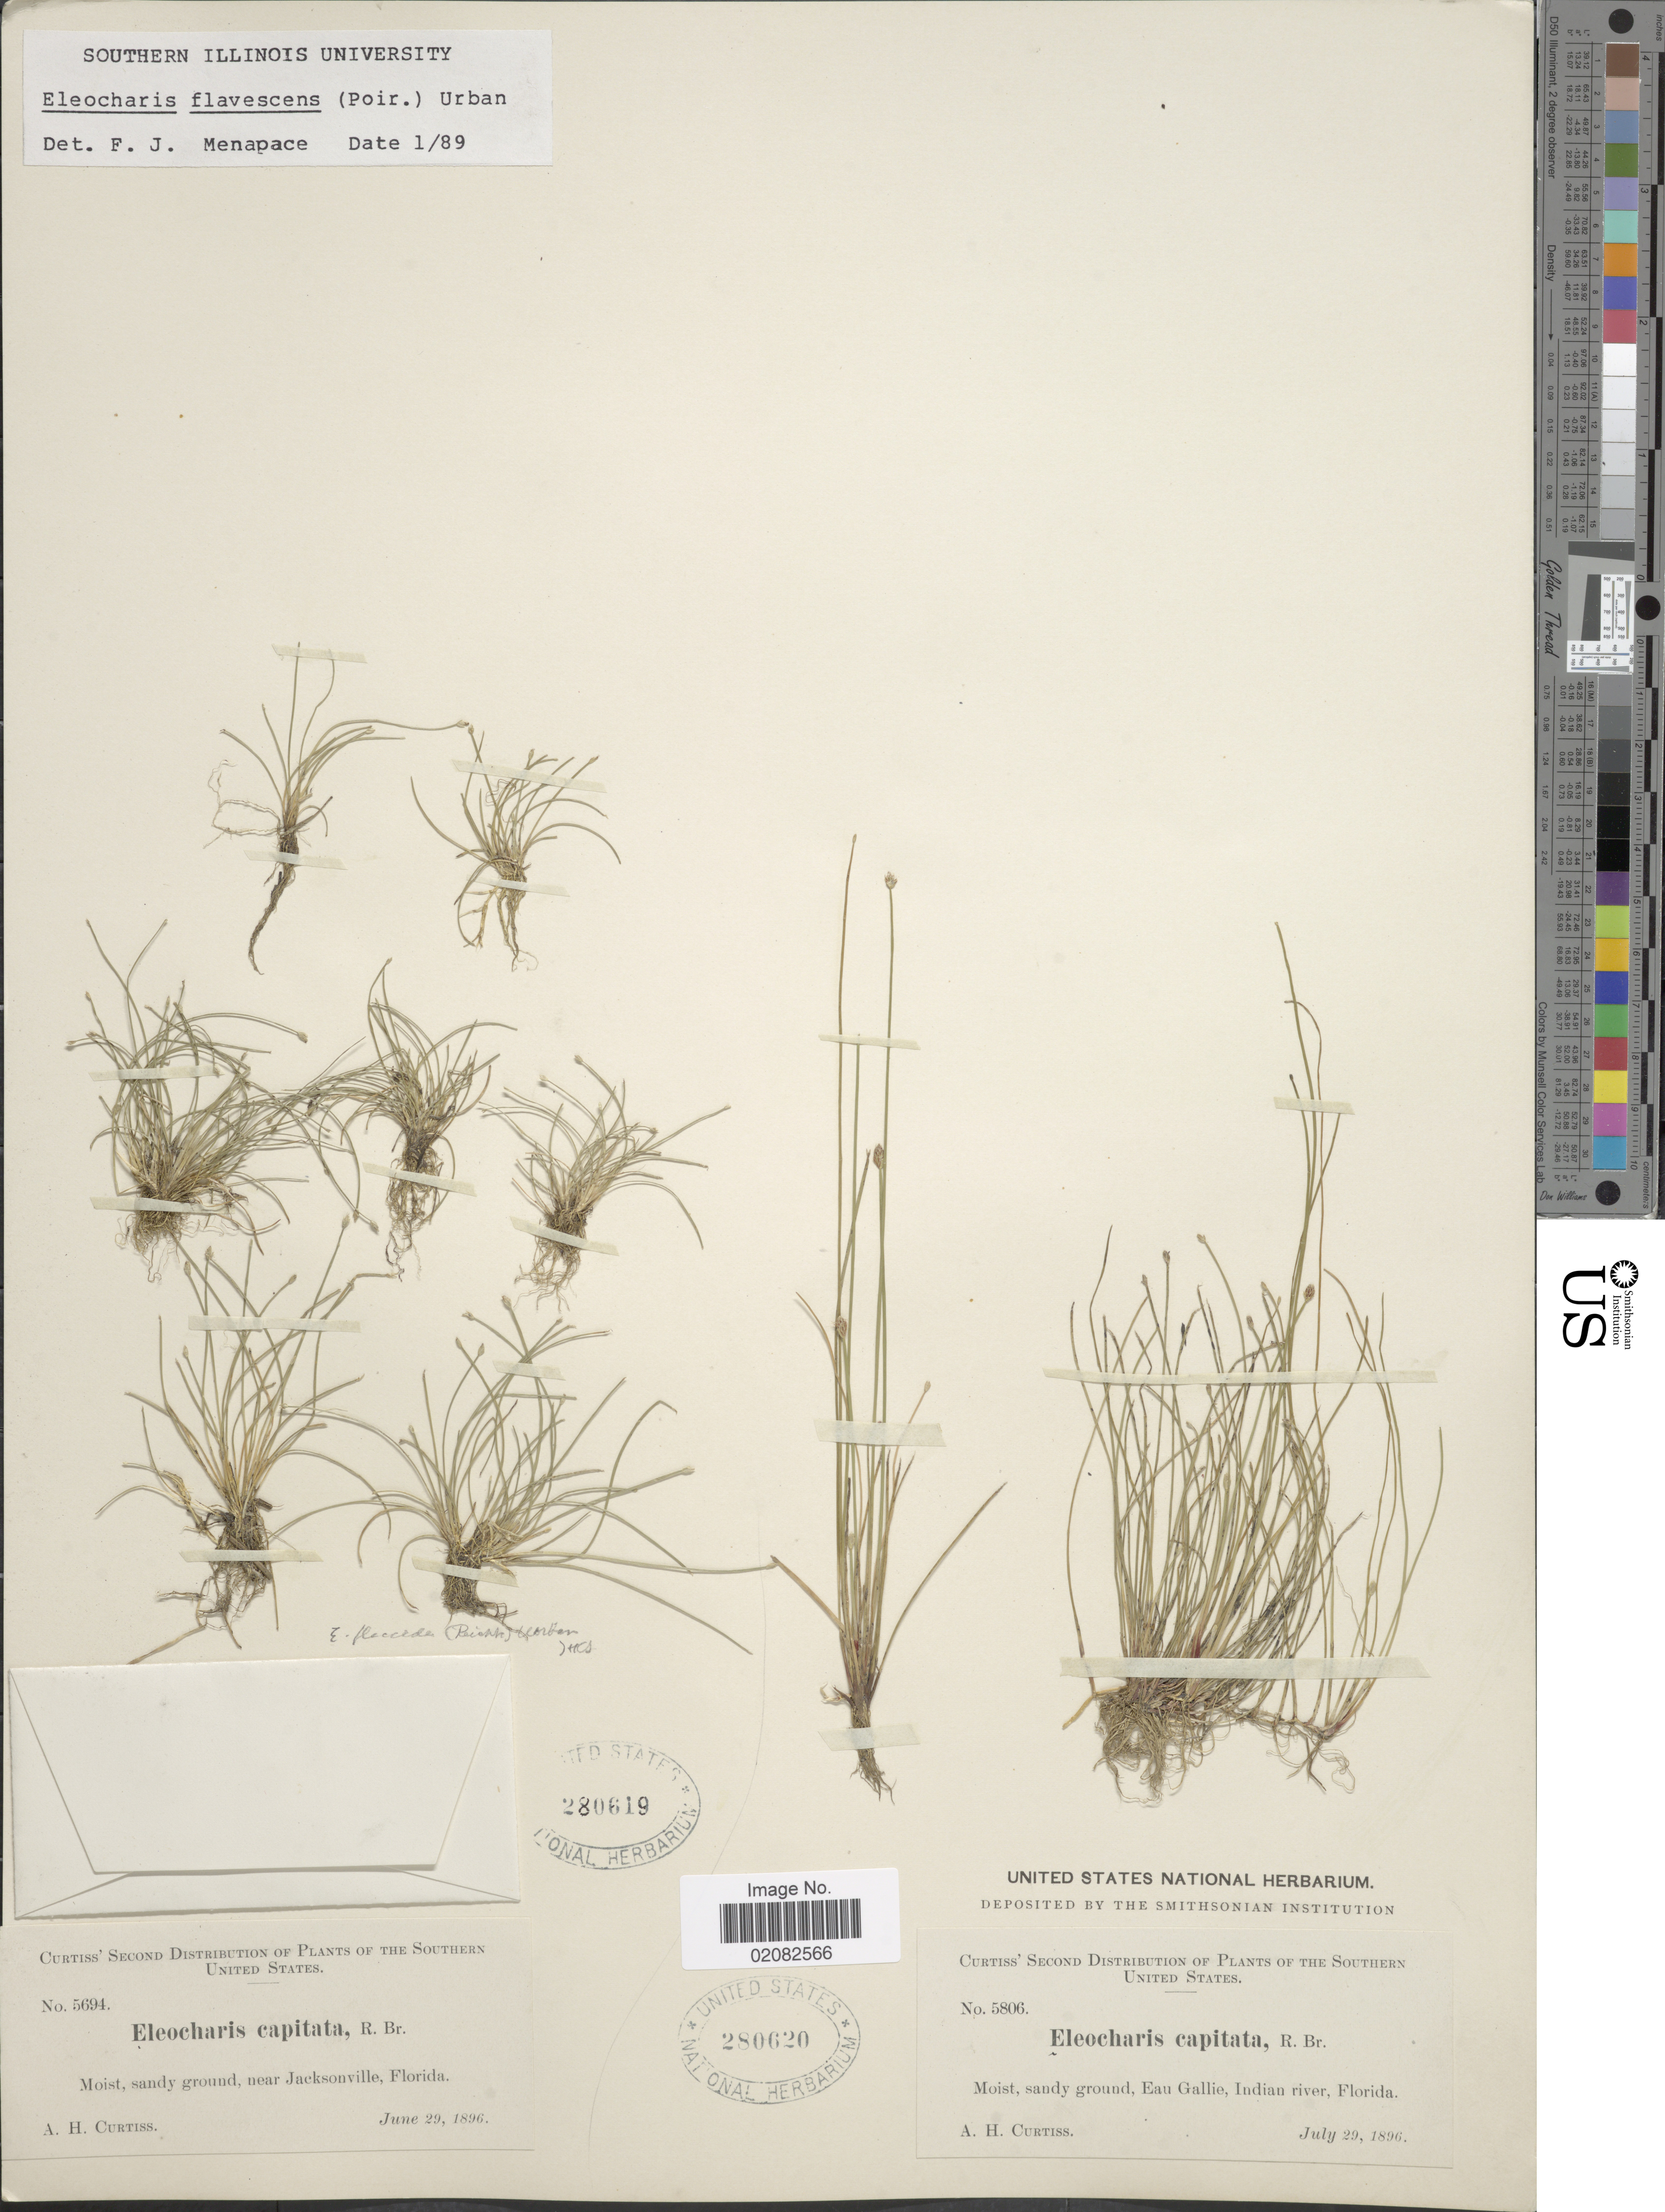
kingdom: Plantae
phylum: Tracheophyta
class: Liliopsida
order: Poales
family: Cyperaceae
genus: Eleocharis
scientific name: Eleocharis flavescens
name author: (Poir.) Urb.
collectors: A. H. Curtiss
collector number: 5806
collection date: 1896-07-29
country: United States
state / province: Florida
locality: Southern United States, Eau Gallie, Indian River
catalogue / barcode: US 280620-2